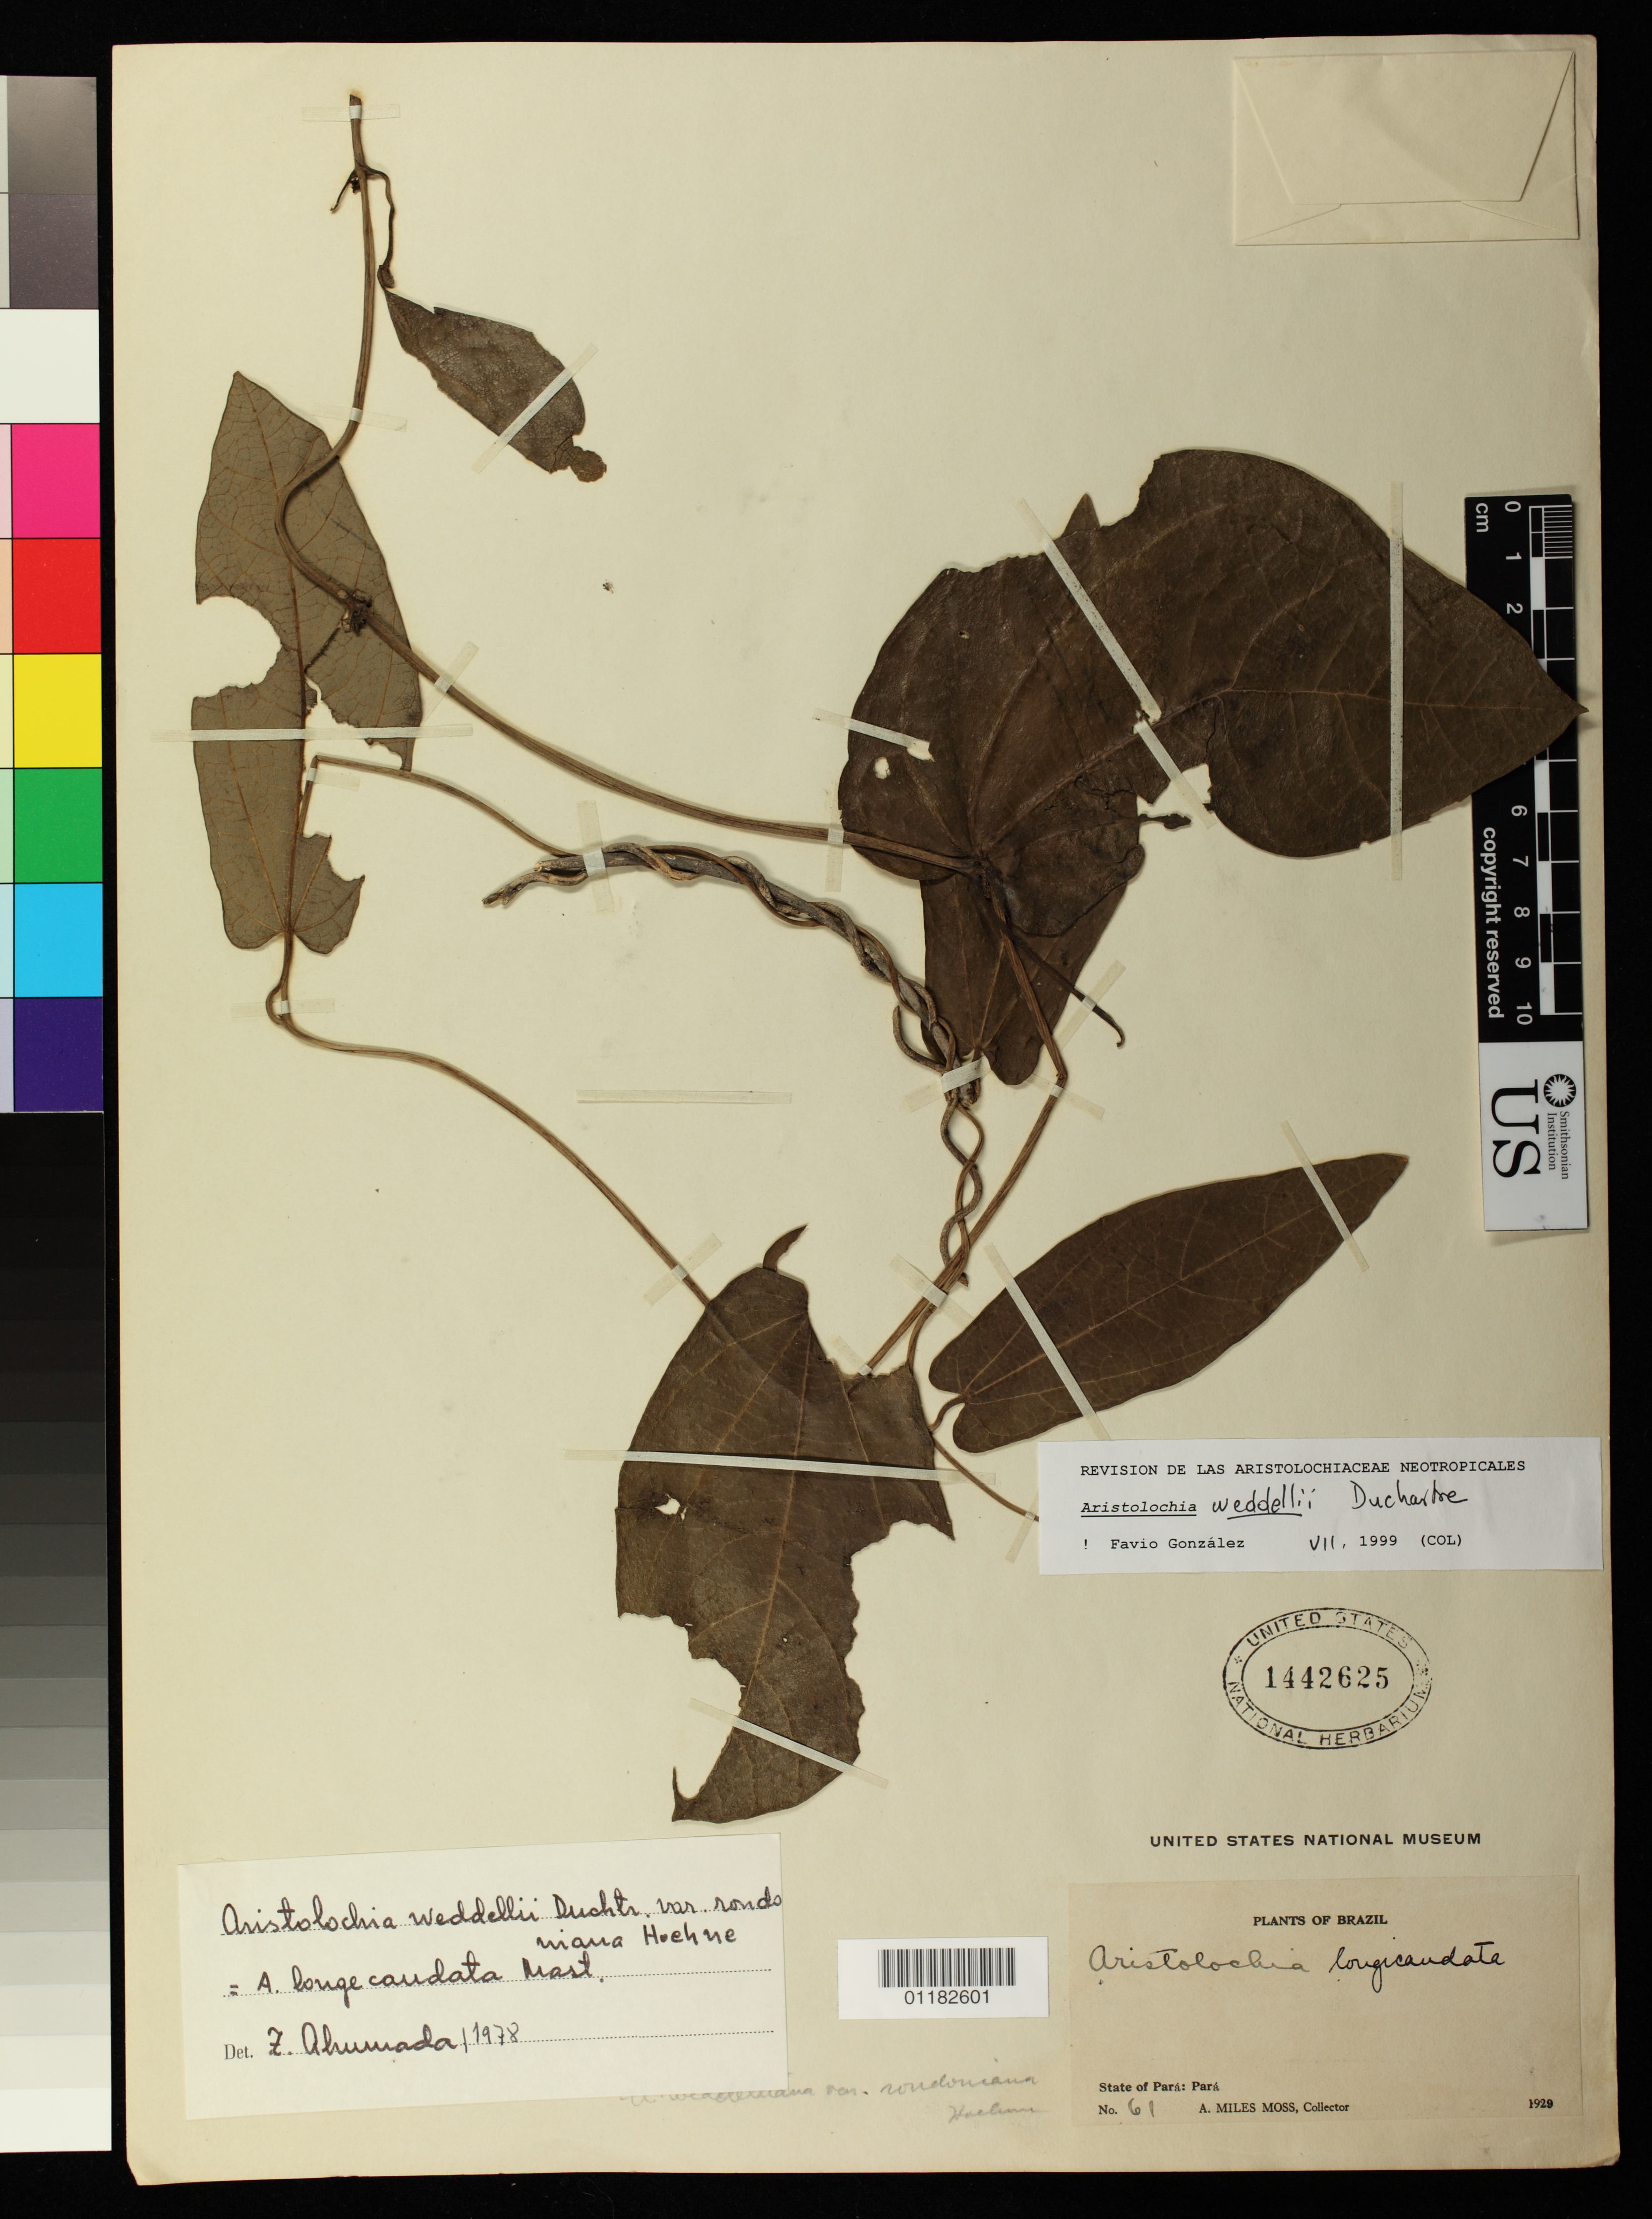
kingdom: Plantae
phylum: Tracheophyta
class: Magnoliopsida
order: Piperales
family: Aristolochiaceae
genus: Aristolochia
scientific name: Aristolochia weddellii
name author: Duch.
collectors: A. Miles Moss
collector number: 61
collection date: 1929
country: Brazil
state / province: Pará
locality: Pará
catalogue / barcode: US 1442625